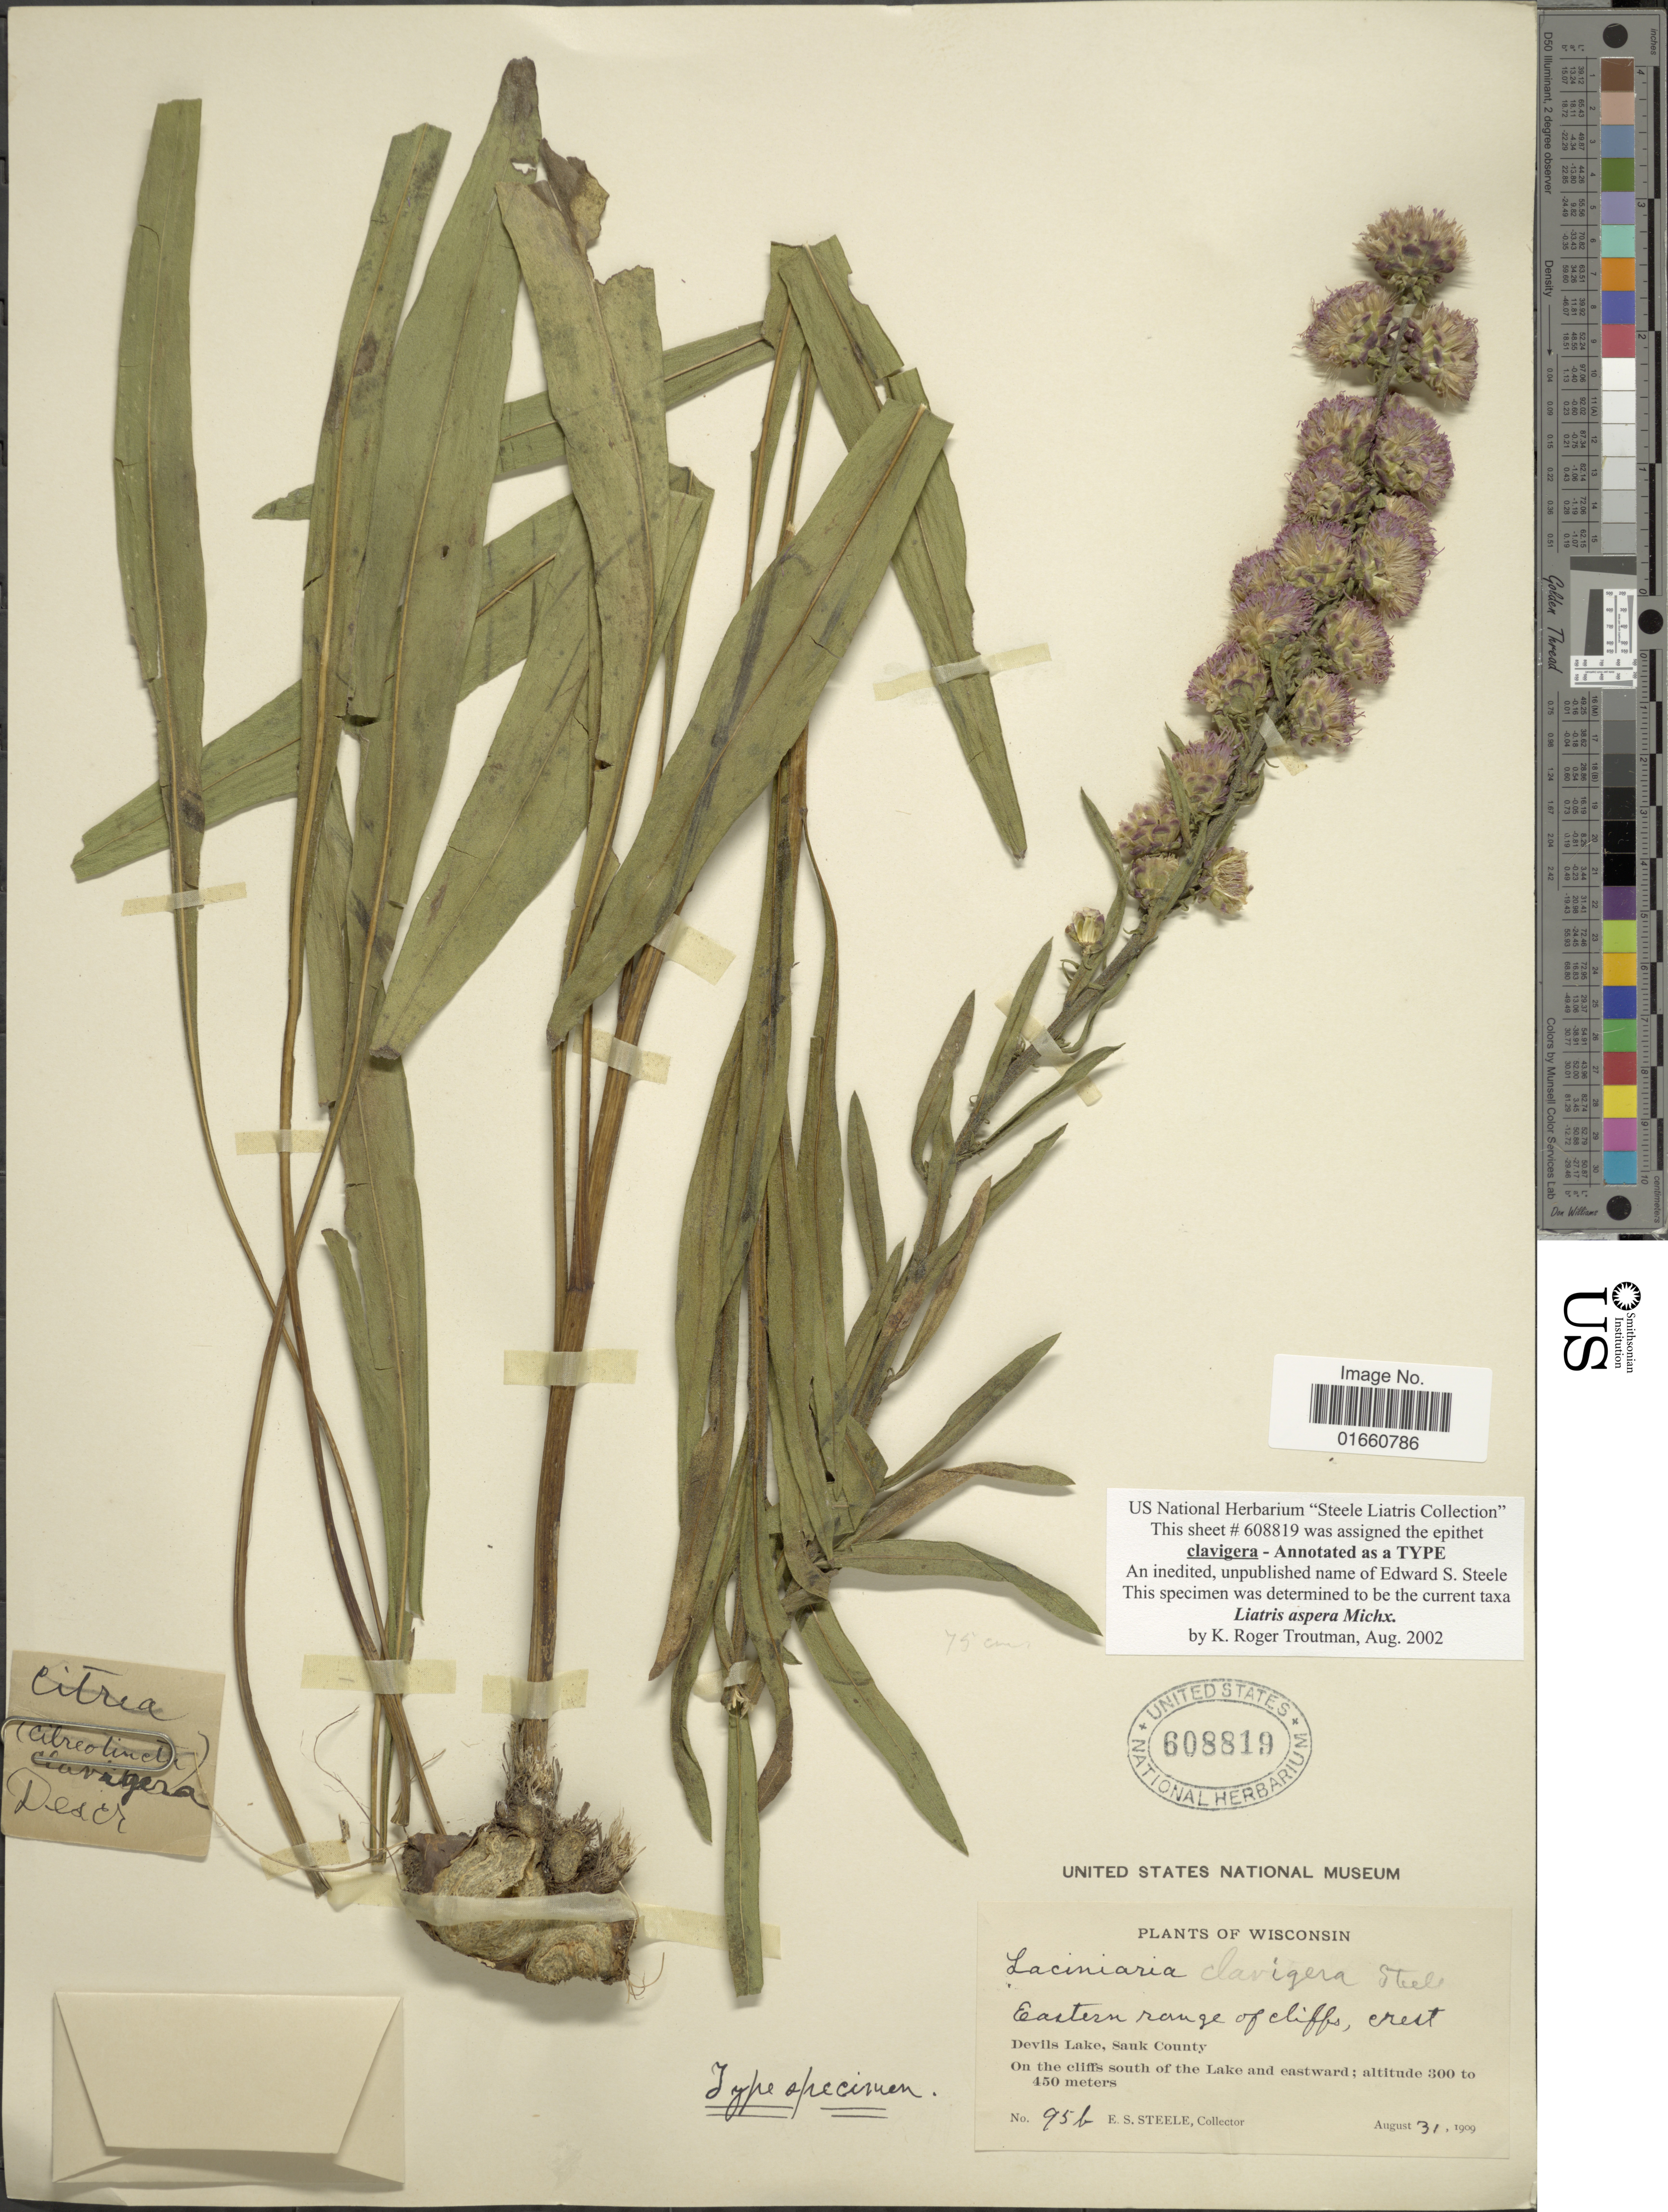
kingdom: Plantae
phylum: Tracheophyta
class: Magnoliopsida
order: Asterales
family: Asteraceae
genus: Liatris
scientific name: Liatris aspera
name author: Michx.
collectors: E. Steele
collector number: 95b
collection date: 1909-08-31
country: United States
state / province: Wisconsin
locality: Eastern range of cliff, crest , Devils Lake, Sauk County, On the cliffs south of the Lake and eastward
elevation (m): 300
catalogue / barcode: US 608819